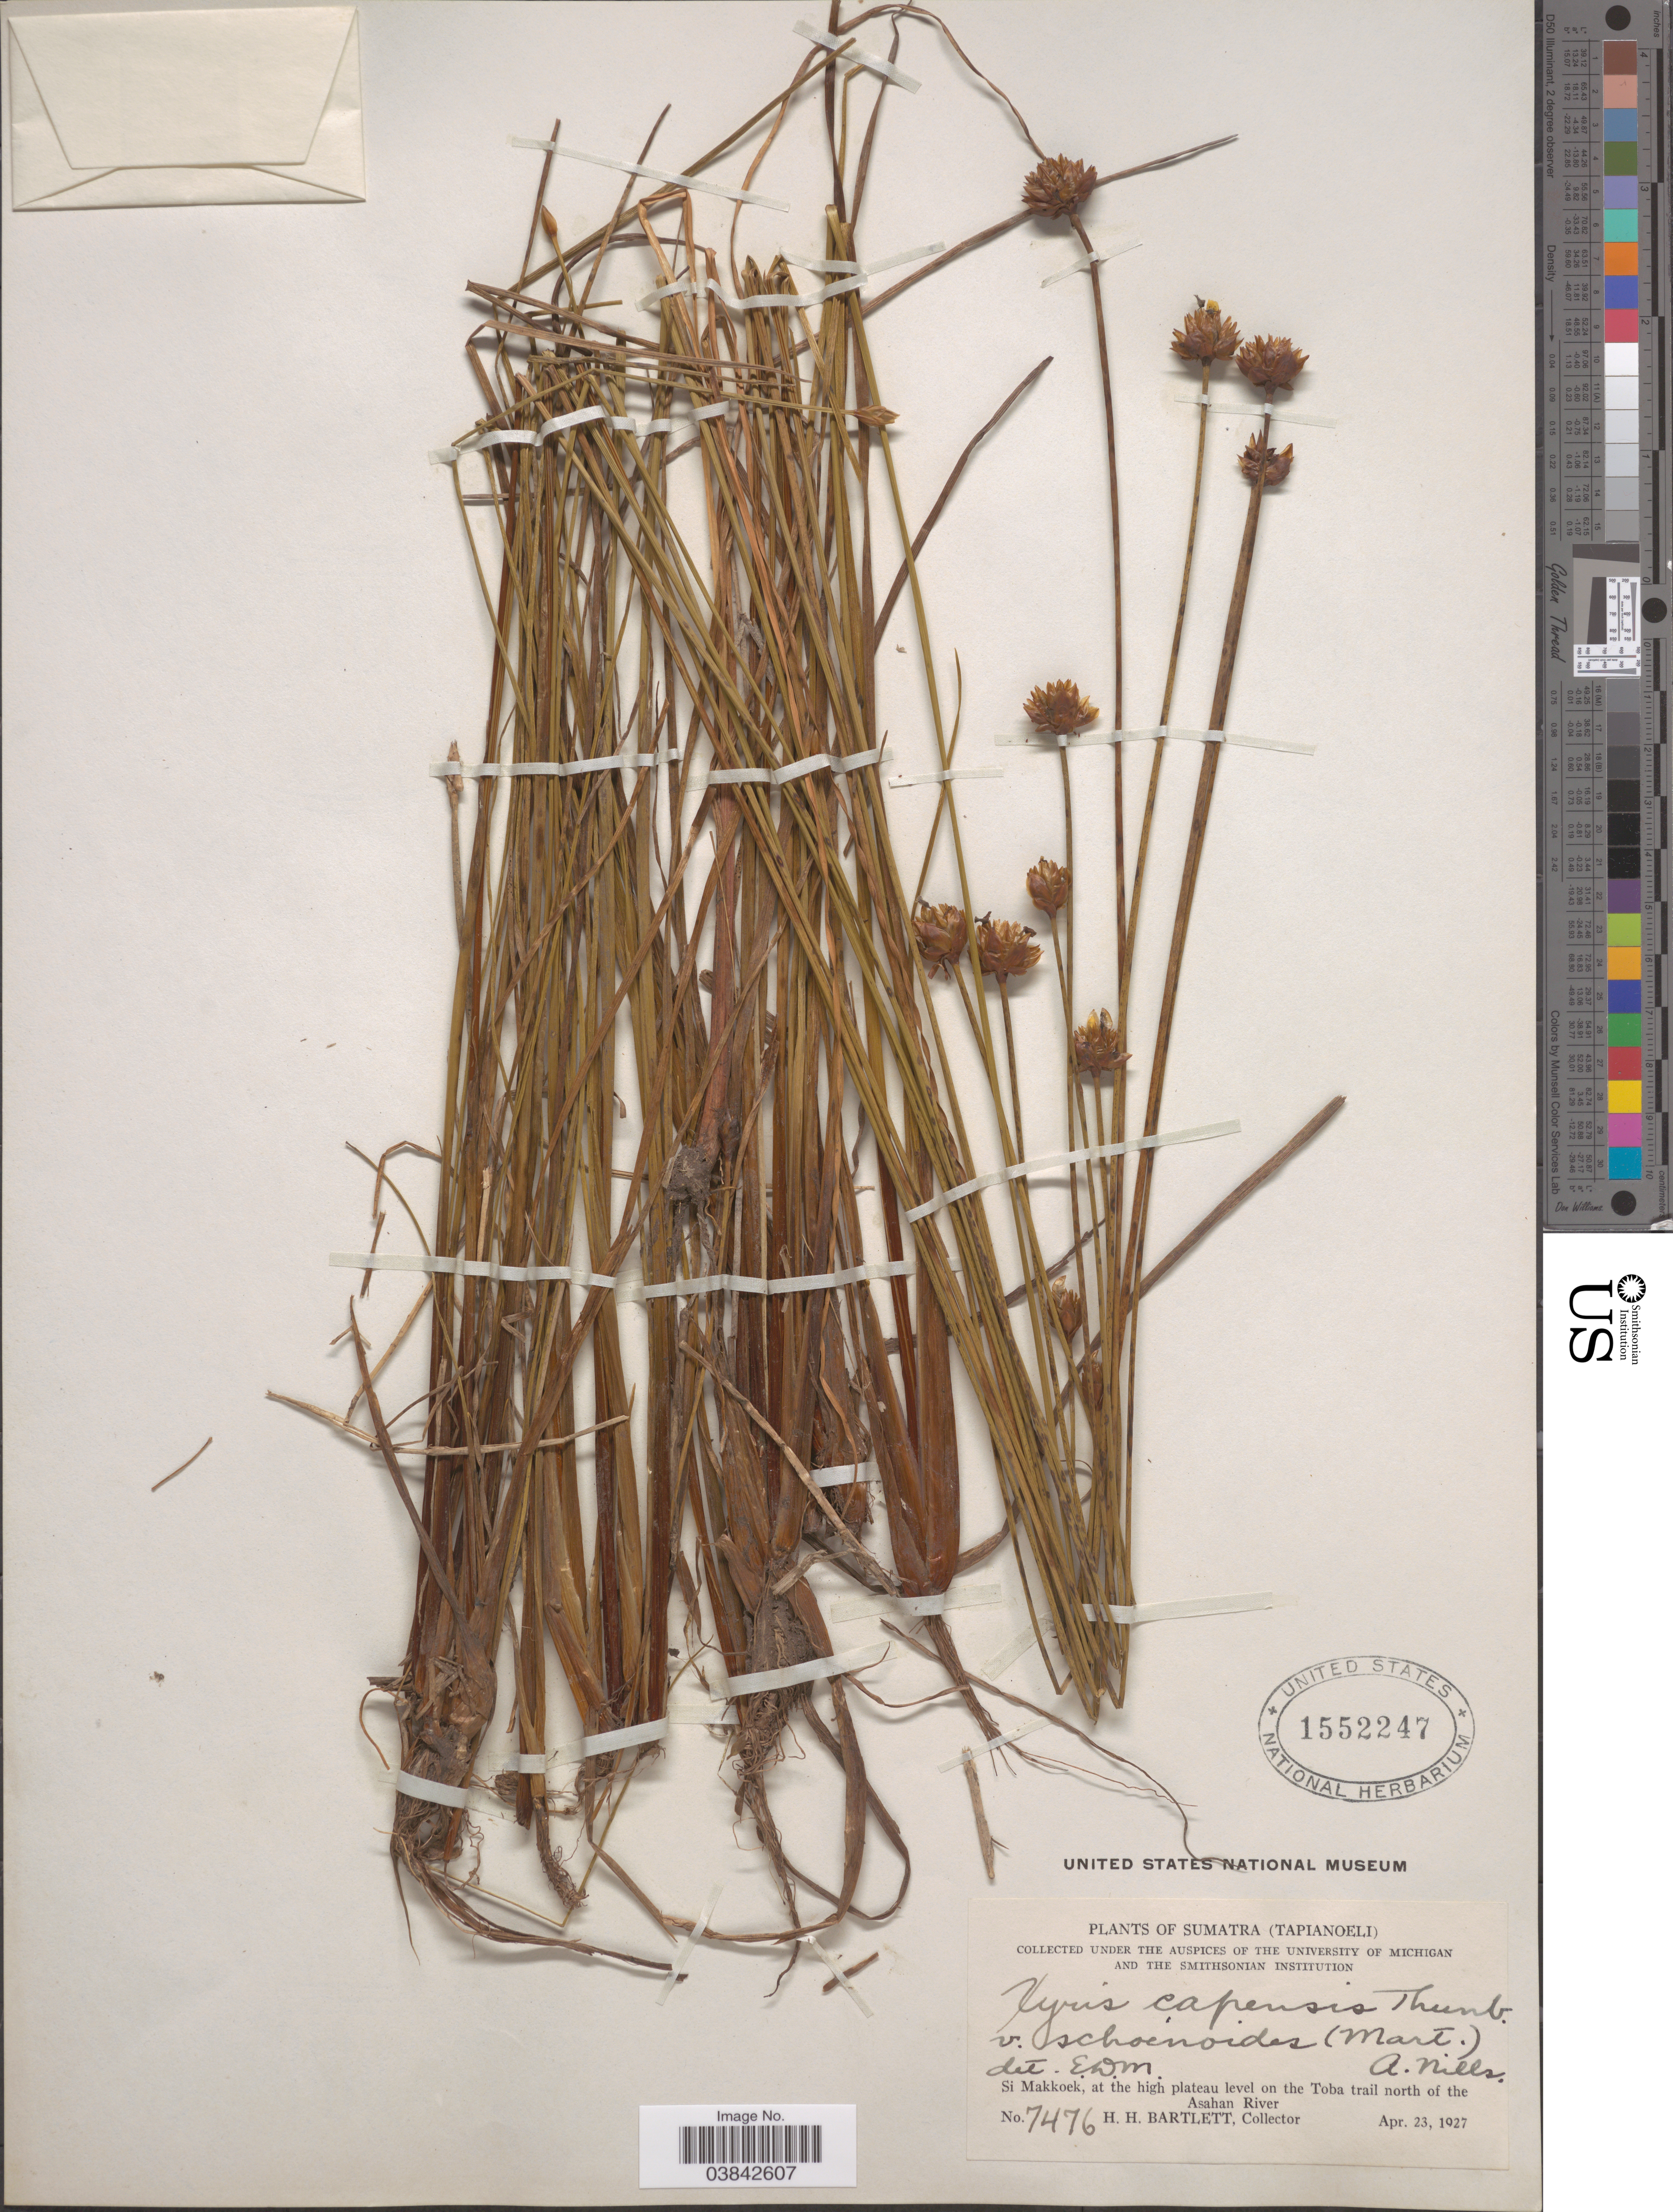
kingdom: Plantae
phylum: Tracheophyta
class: Liliopsida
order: Poales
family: Xyridaceae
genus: Xyris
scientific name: Xyris capensis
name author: Thunb.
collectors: H. H. Bartlett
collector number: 7476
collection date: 1927-04-23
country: Indonesia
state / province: Sumatra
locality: Tapianoeli. Si Makkoek, at the high plateau level on the Toba trail north of the Asahan River.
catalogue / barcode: US 1552247